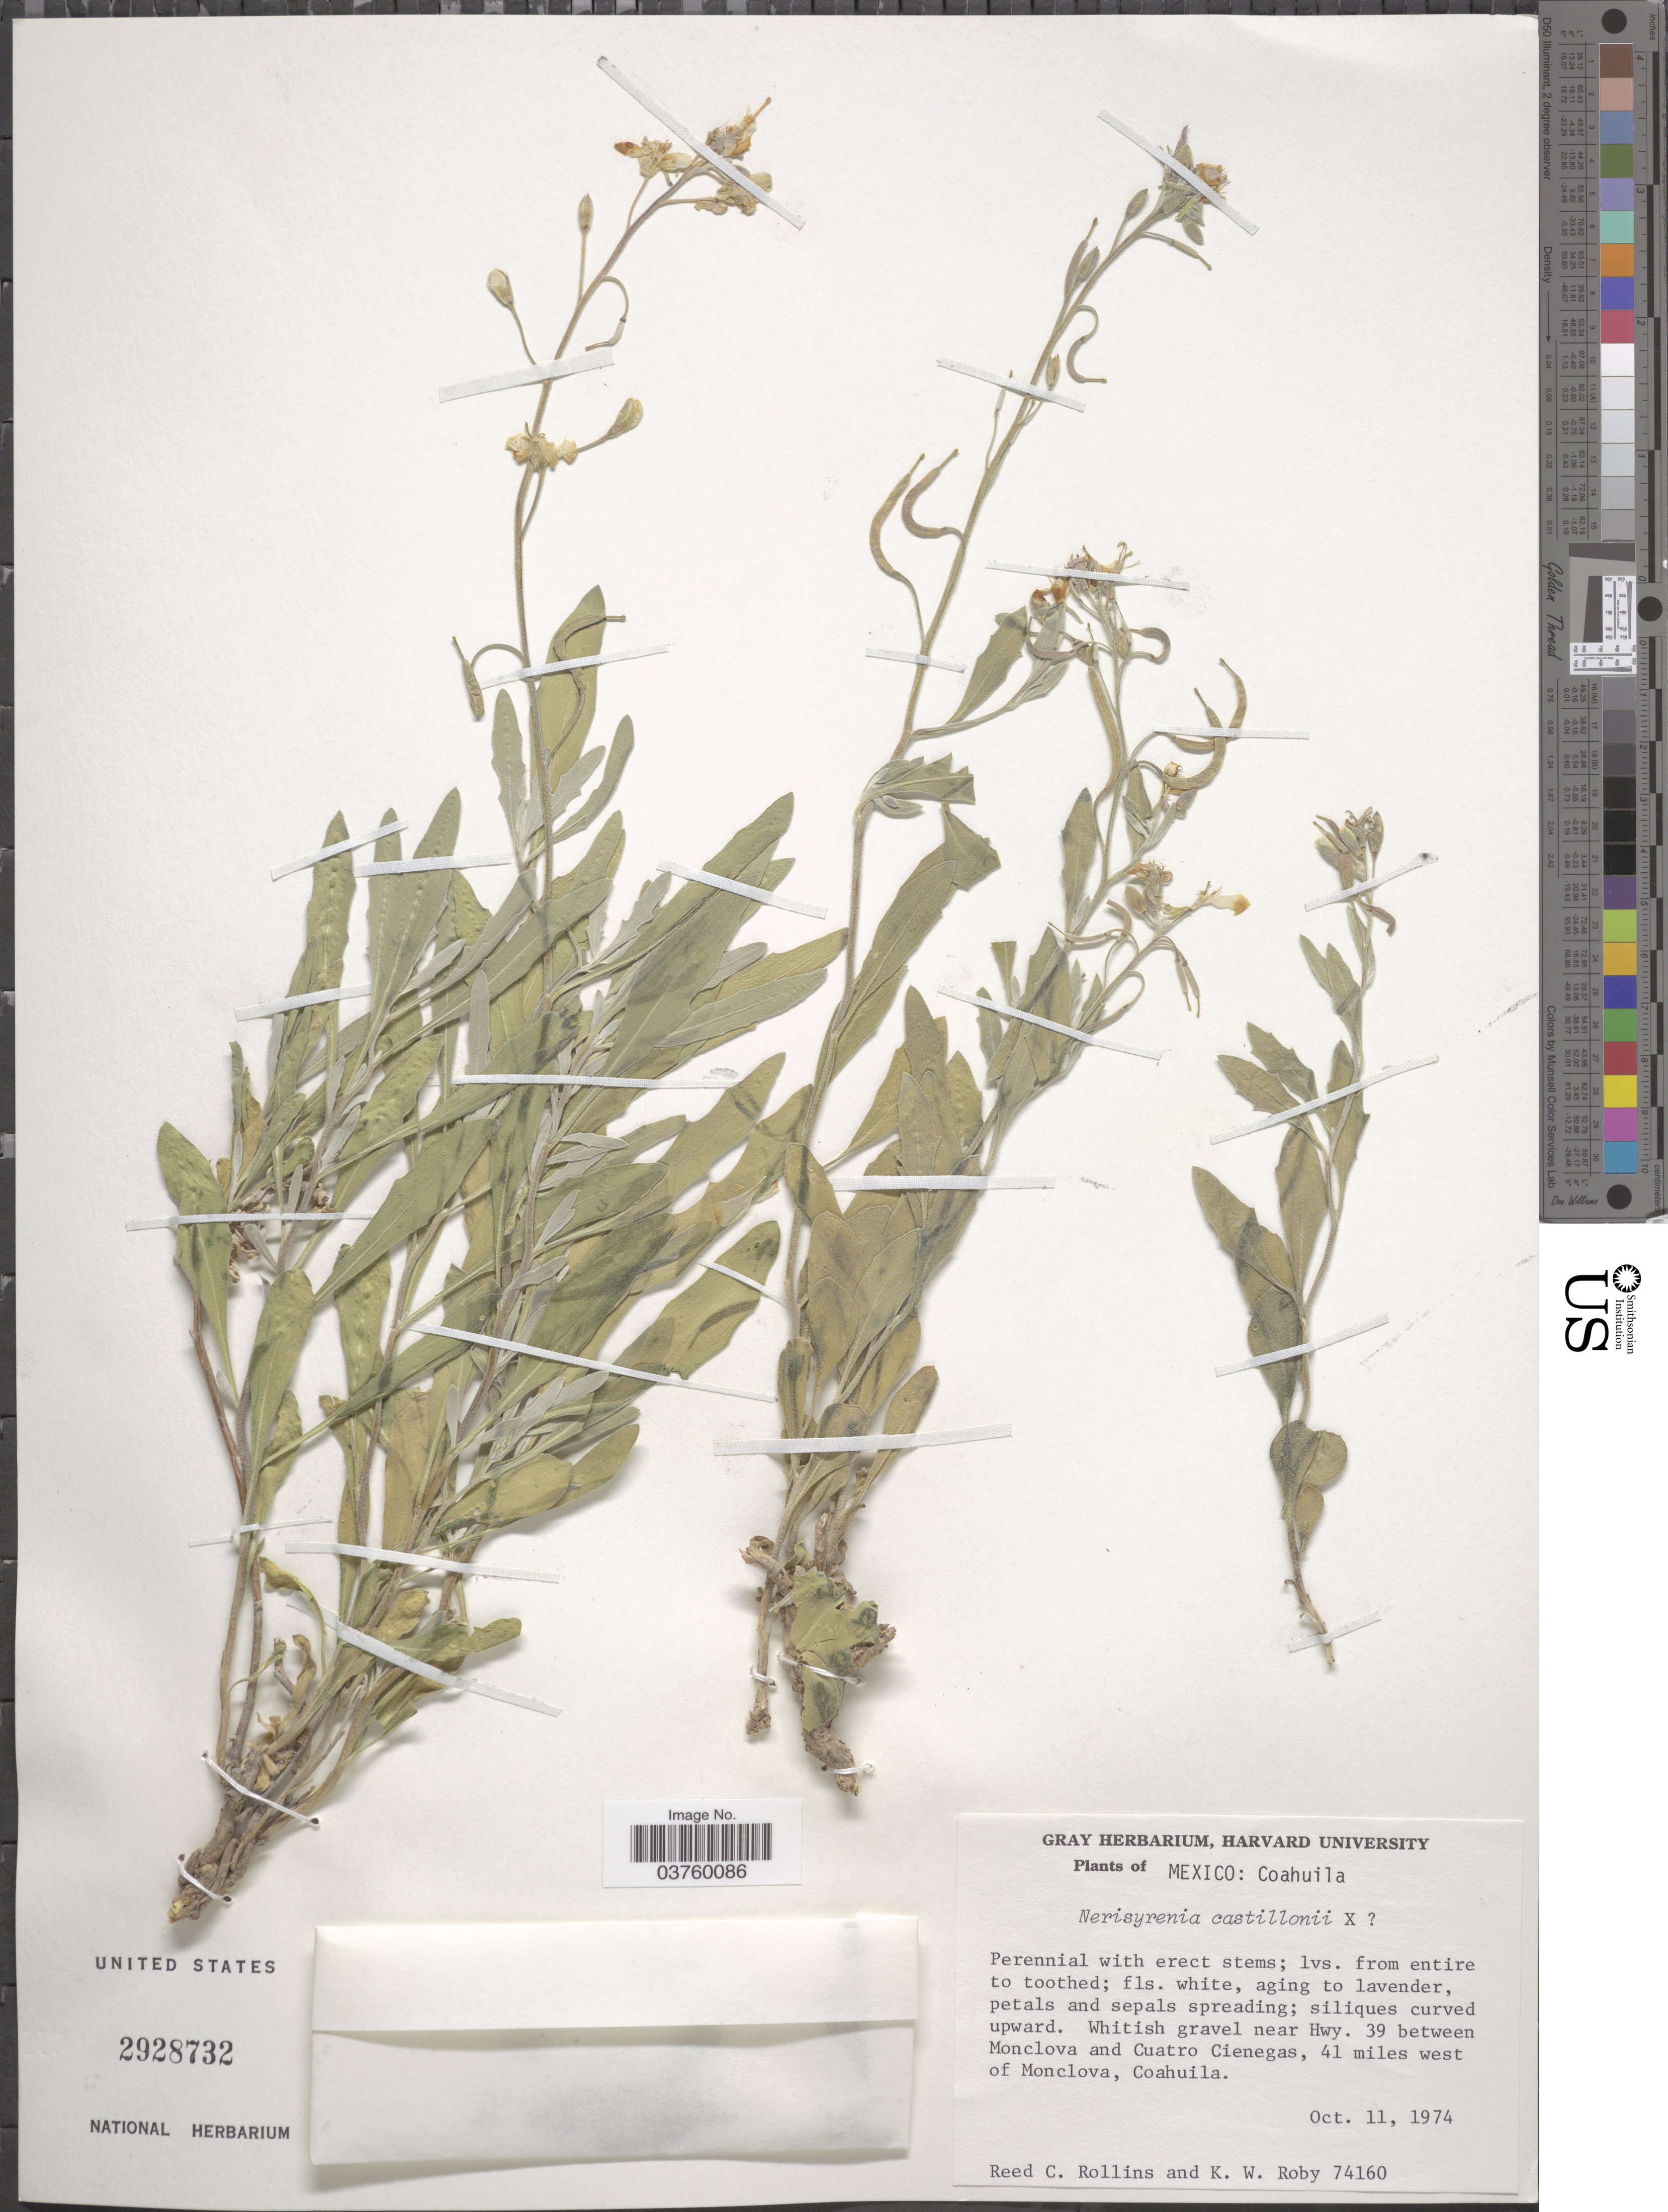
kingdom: Plantae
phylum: Tracheophyta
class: Magnoliopsida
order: Brassicales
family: Brassicaceae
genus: Nerisyrenia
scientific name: Nerisyrenia castillonii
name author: Rollins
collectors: R. C. Rollins & K. W. Roby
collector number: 74160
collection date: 1974-10-11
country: Mexico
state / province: Coahuila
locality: Whitish gravel near Hwy. 39 between Monclova and Cuatro Cienegas, 41 miles west of Monclova.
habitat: whitish gravel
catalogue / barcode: US 2928732